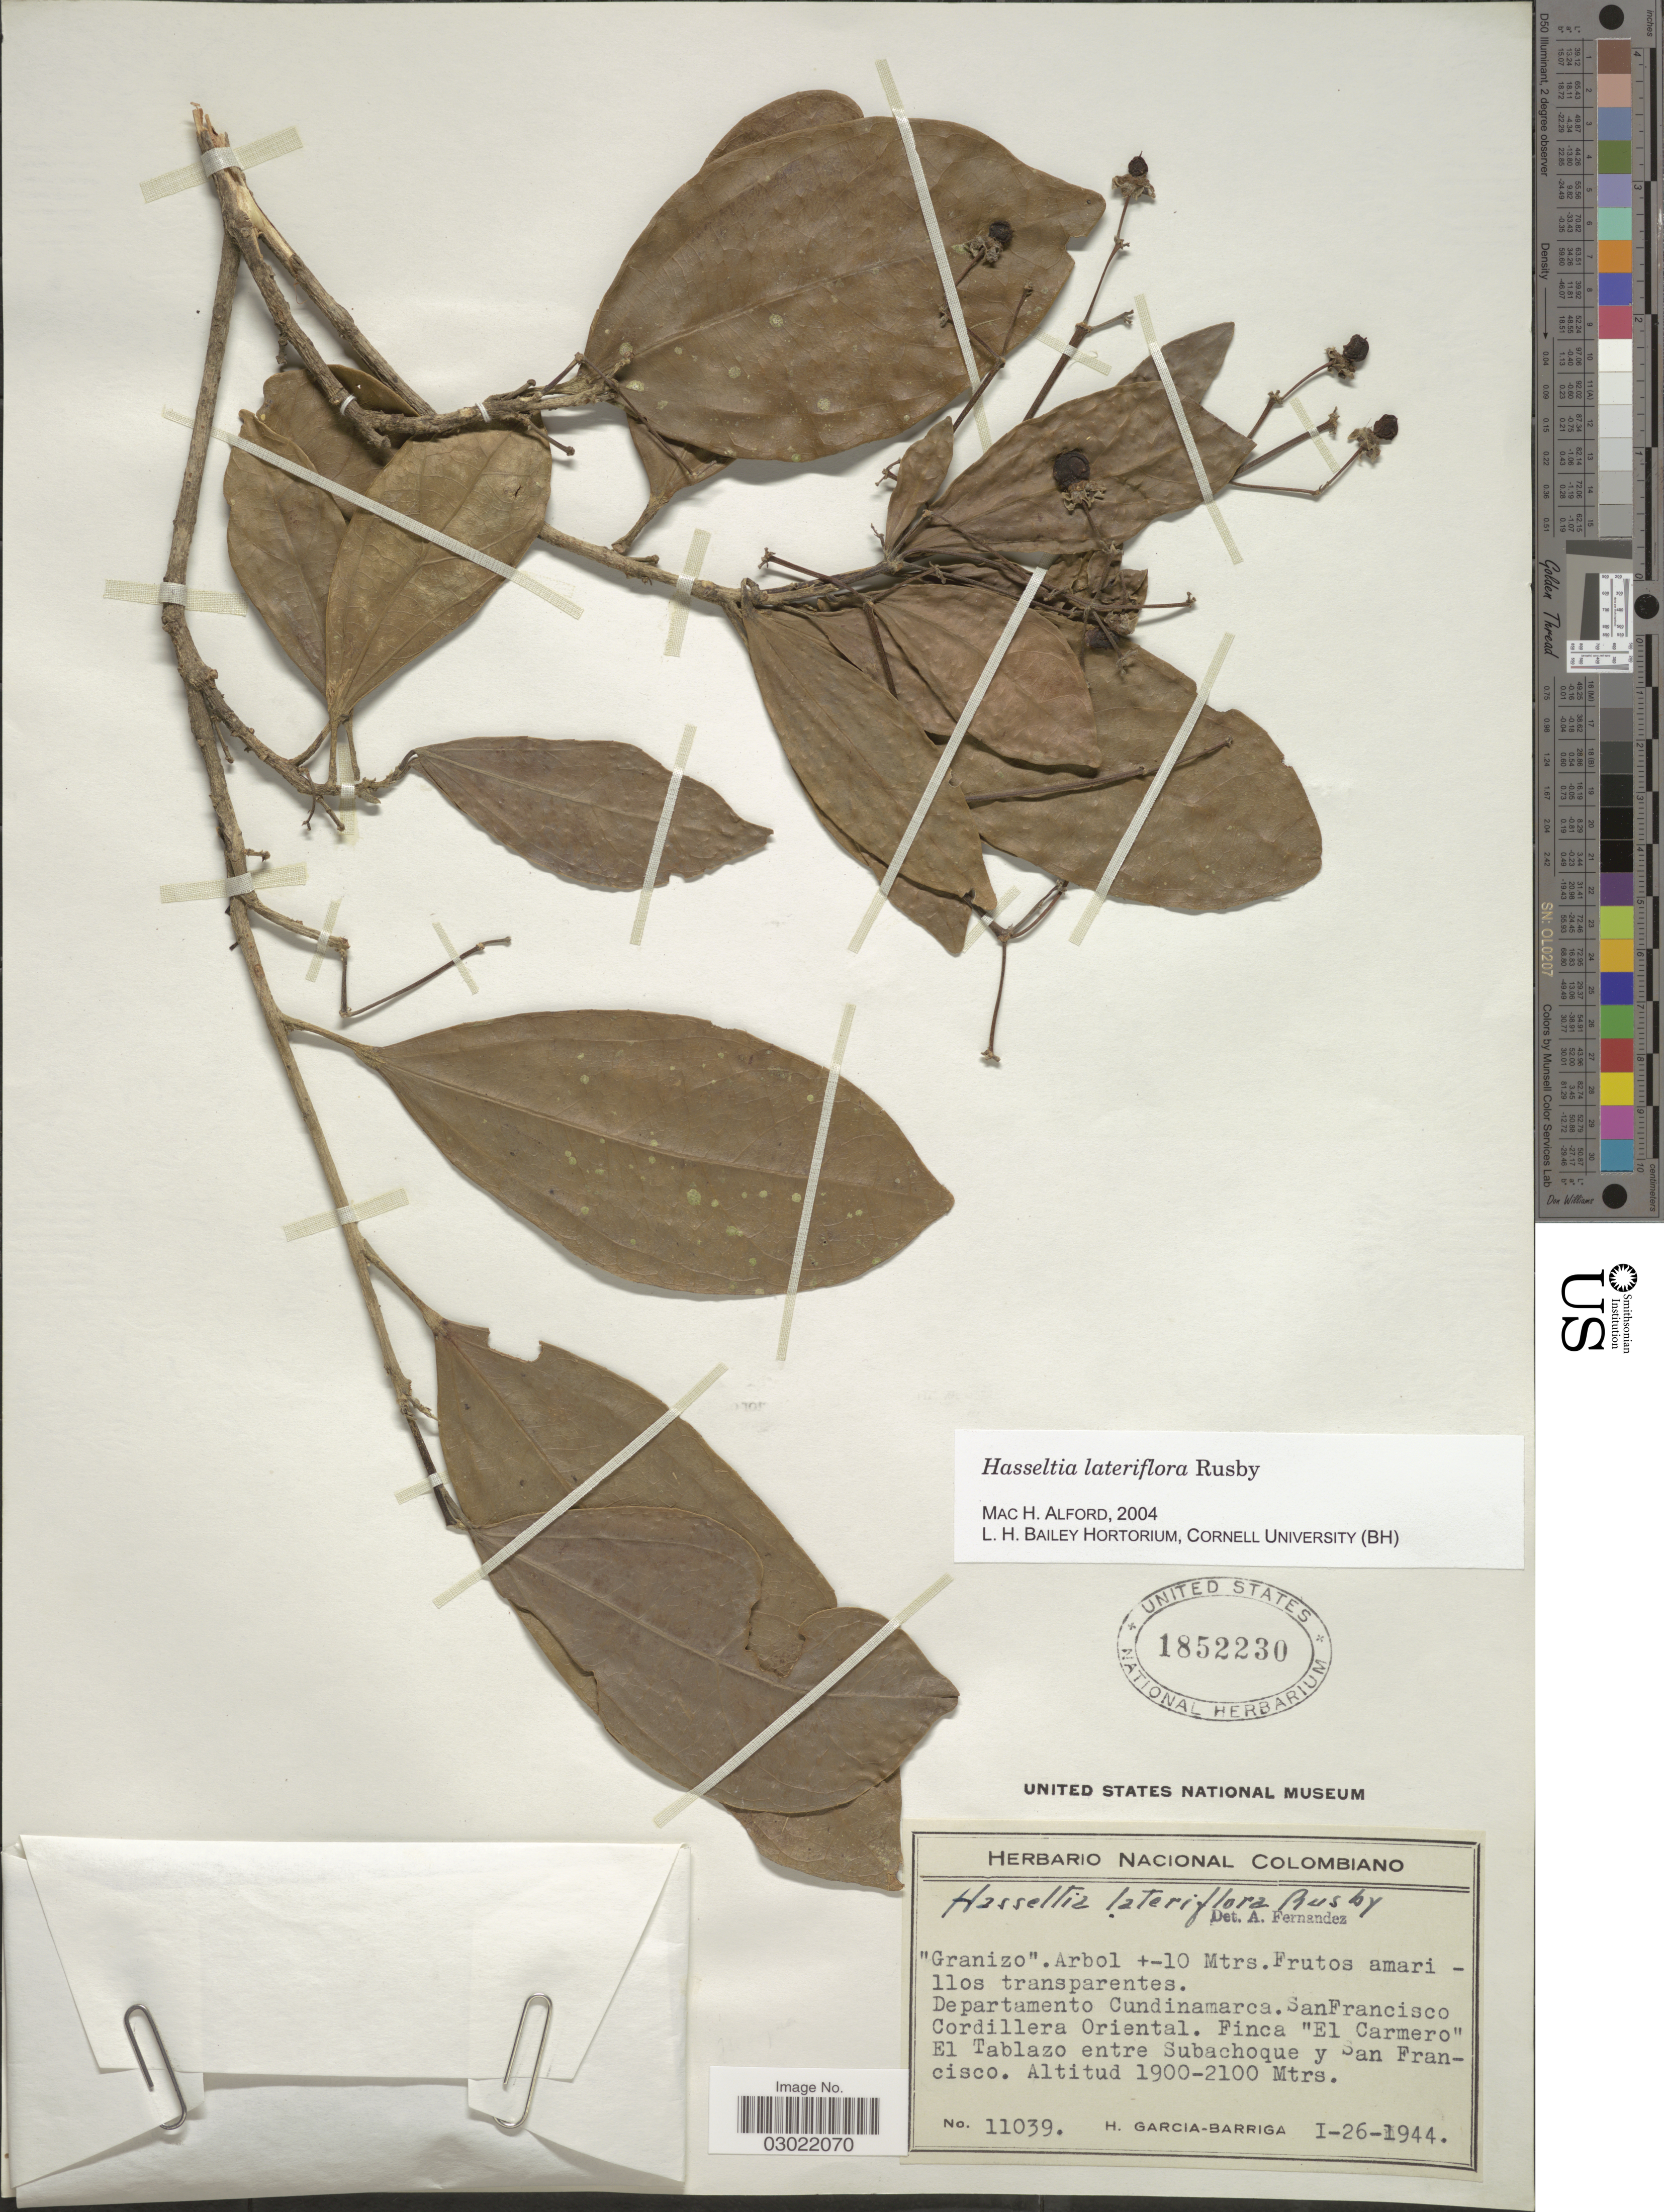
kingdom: Plantae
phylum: Tracheophyta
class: Magnoliopsida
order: Malpighiales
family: Salicaceae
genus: Hasseltia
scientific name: Hasseltia lateriflora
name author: Rusby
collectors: H. García Barriga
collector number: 11039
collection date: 1944-01-26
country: Colombia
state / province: Cundinamarca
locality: Departamento Cundinamarca. San Francisco Cordillera Oriental. Finca "El Carmero" El Tablazo entre Subachoque y San Francisco.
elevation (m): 1900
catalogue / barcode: US 1852230